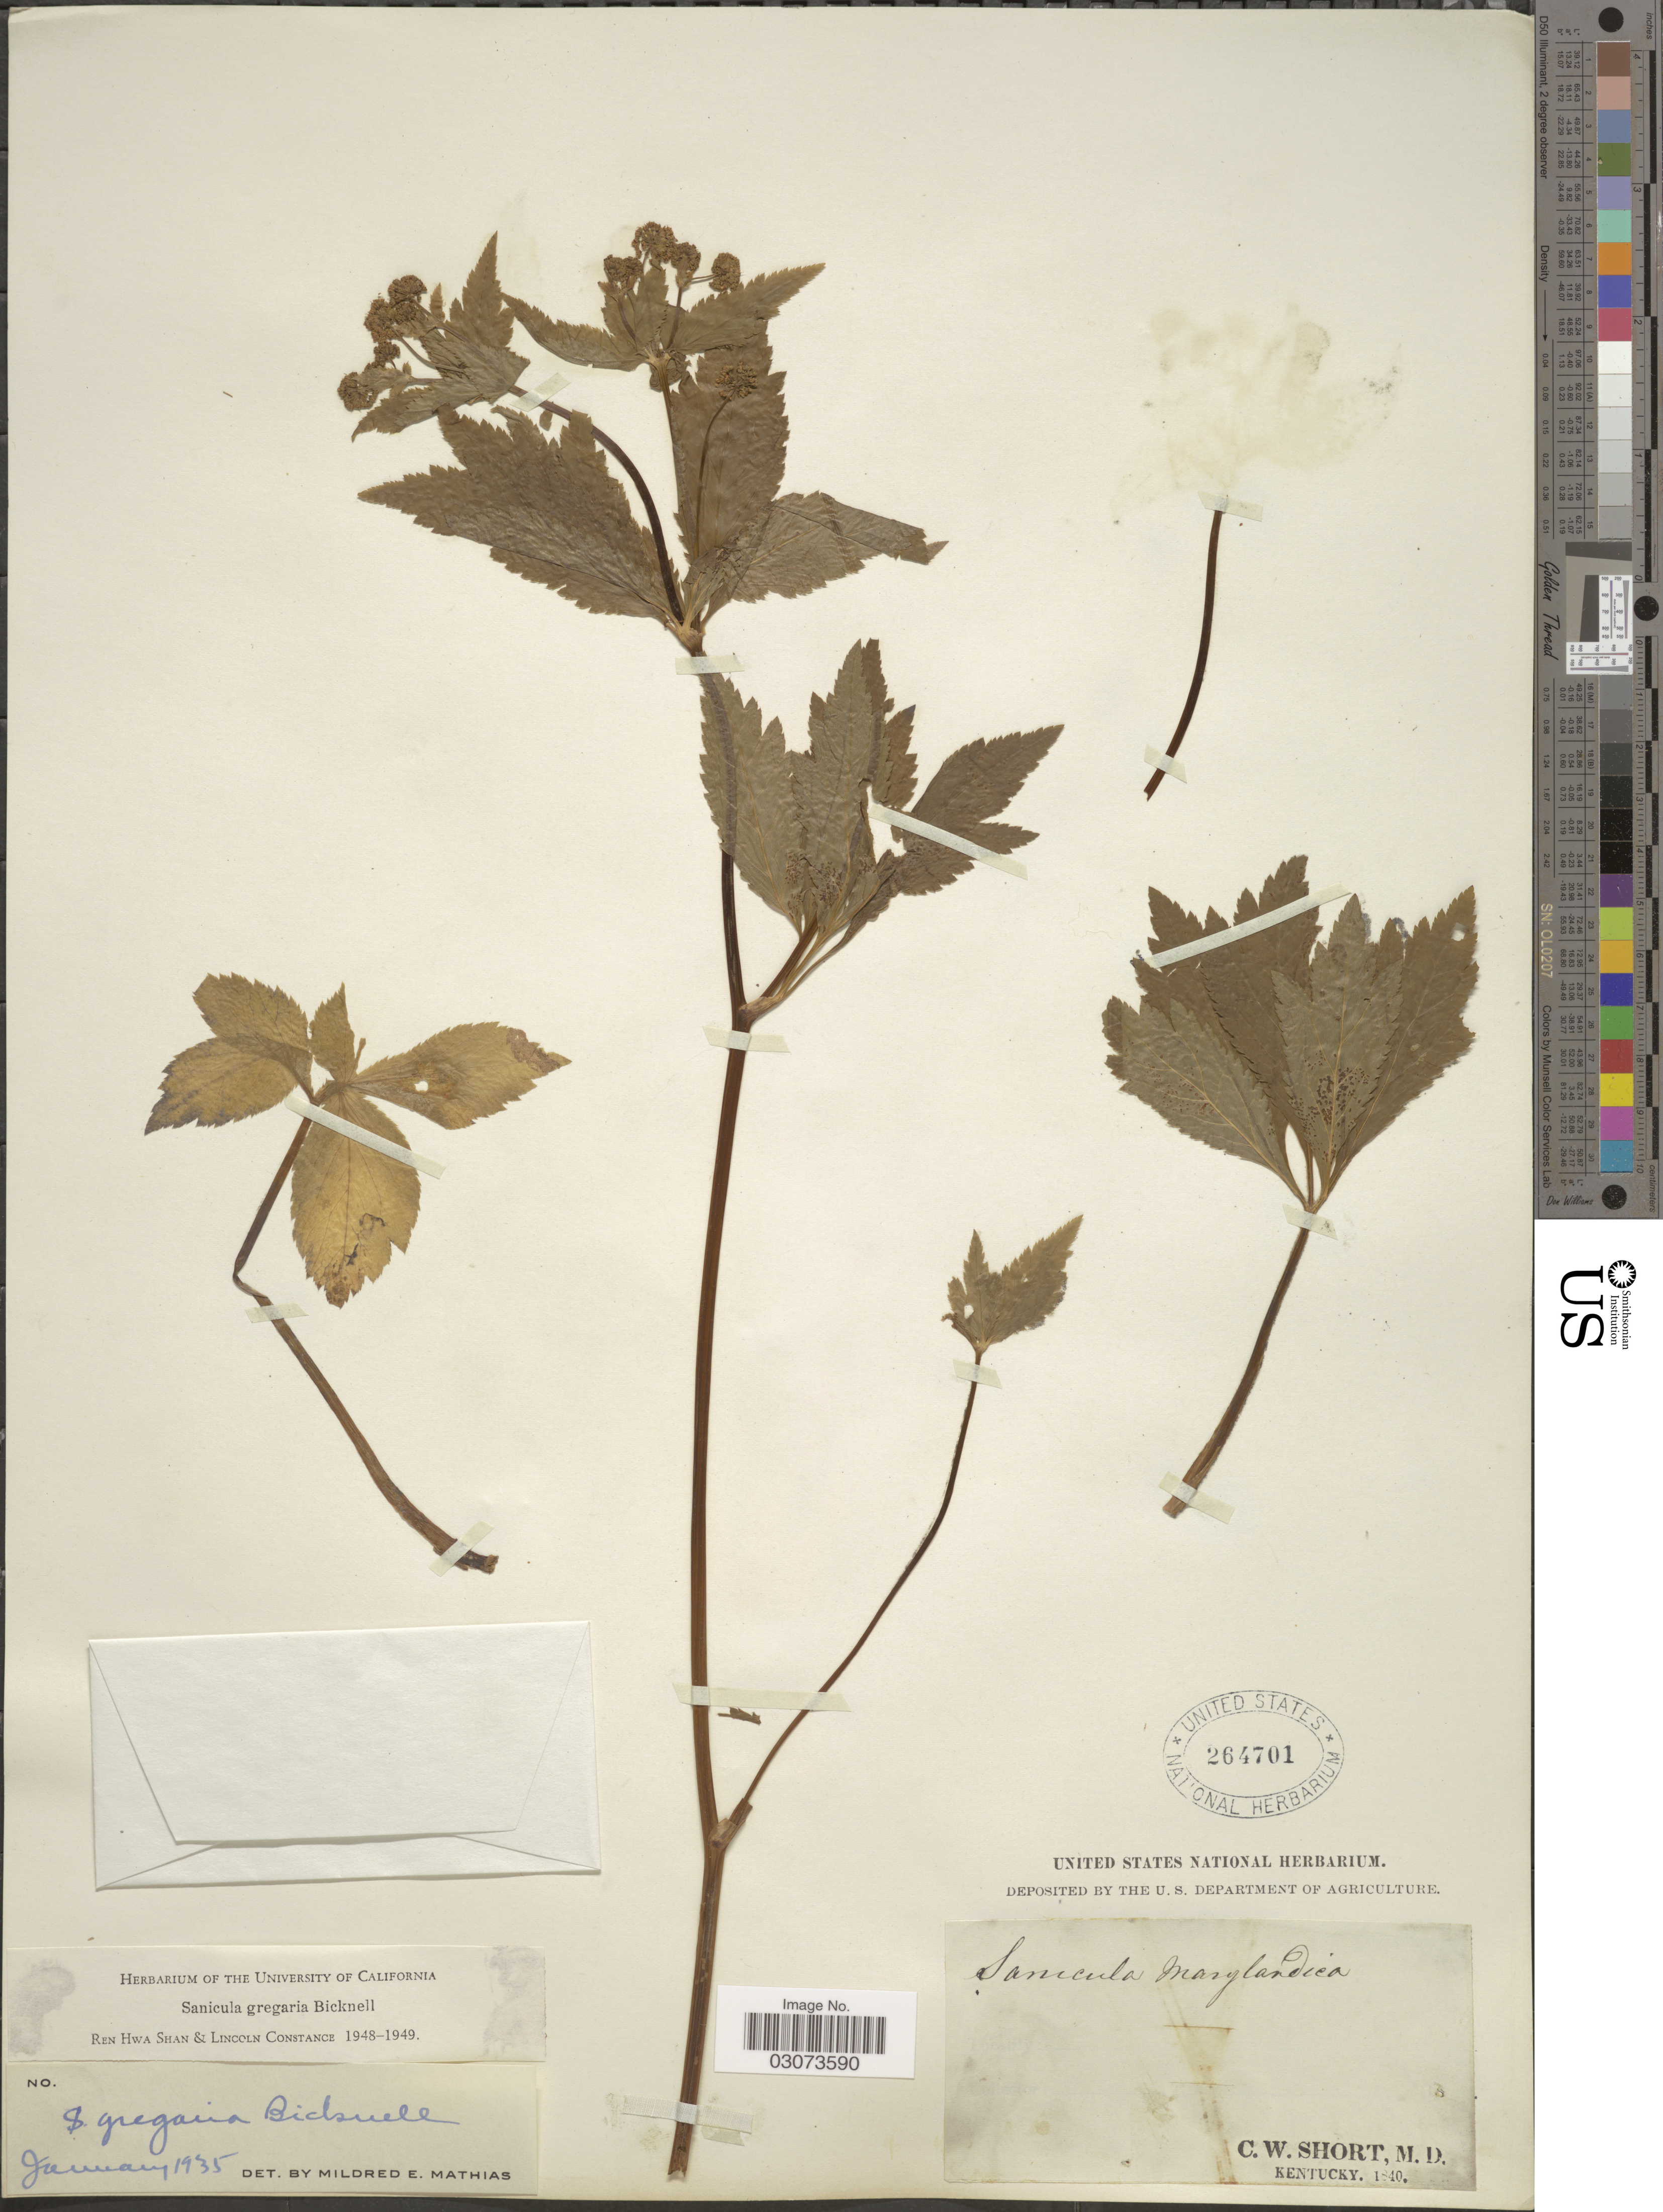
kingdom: Plantae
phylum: Tracheophyta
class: Magnoliopsida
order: Apiales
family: Apiaceae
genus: Sanicula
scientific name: Sanicula gregaria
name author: E.P. Bicknell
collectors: C. W. Short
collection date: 1840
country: United States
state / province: Kentucky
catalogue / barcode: US 264701